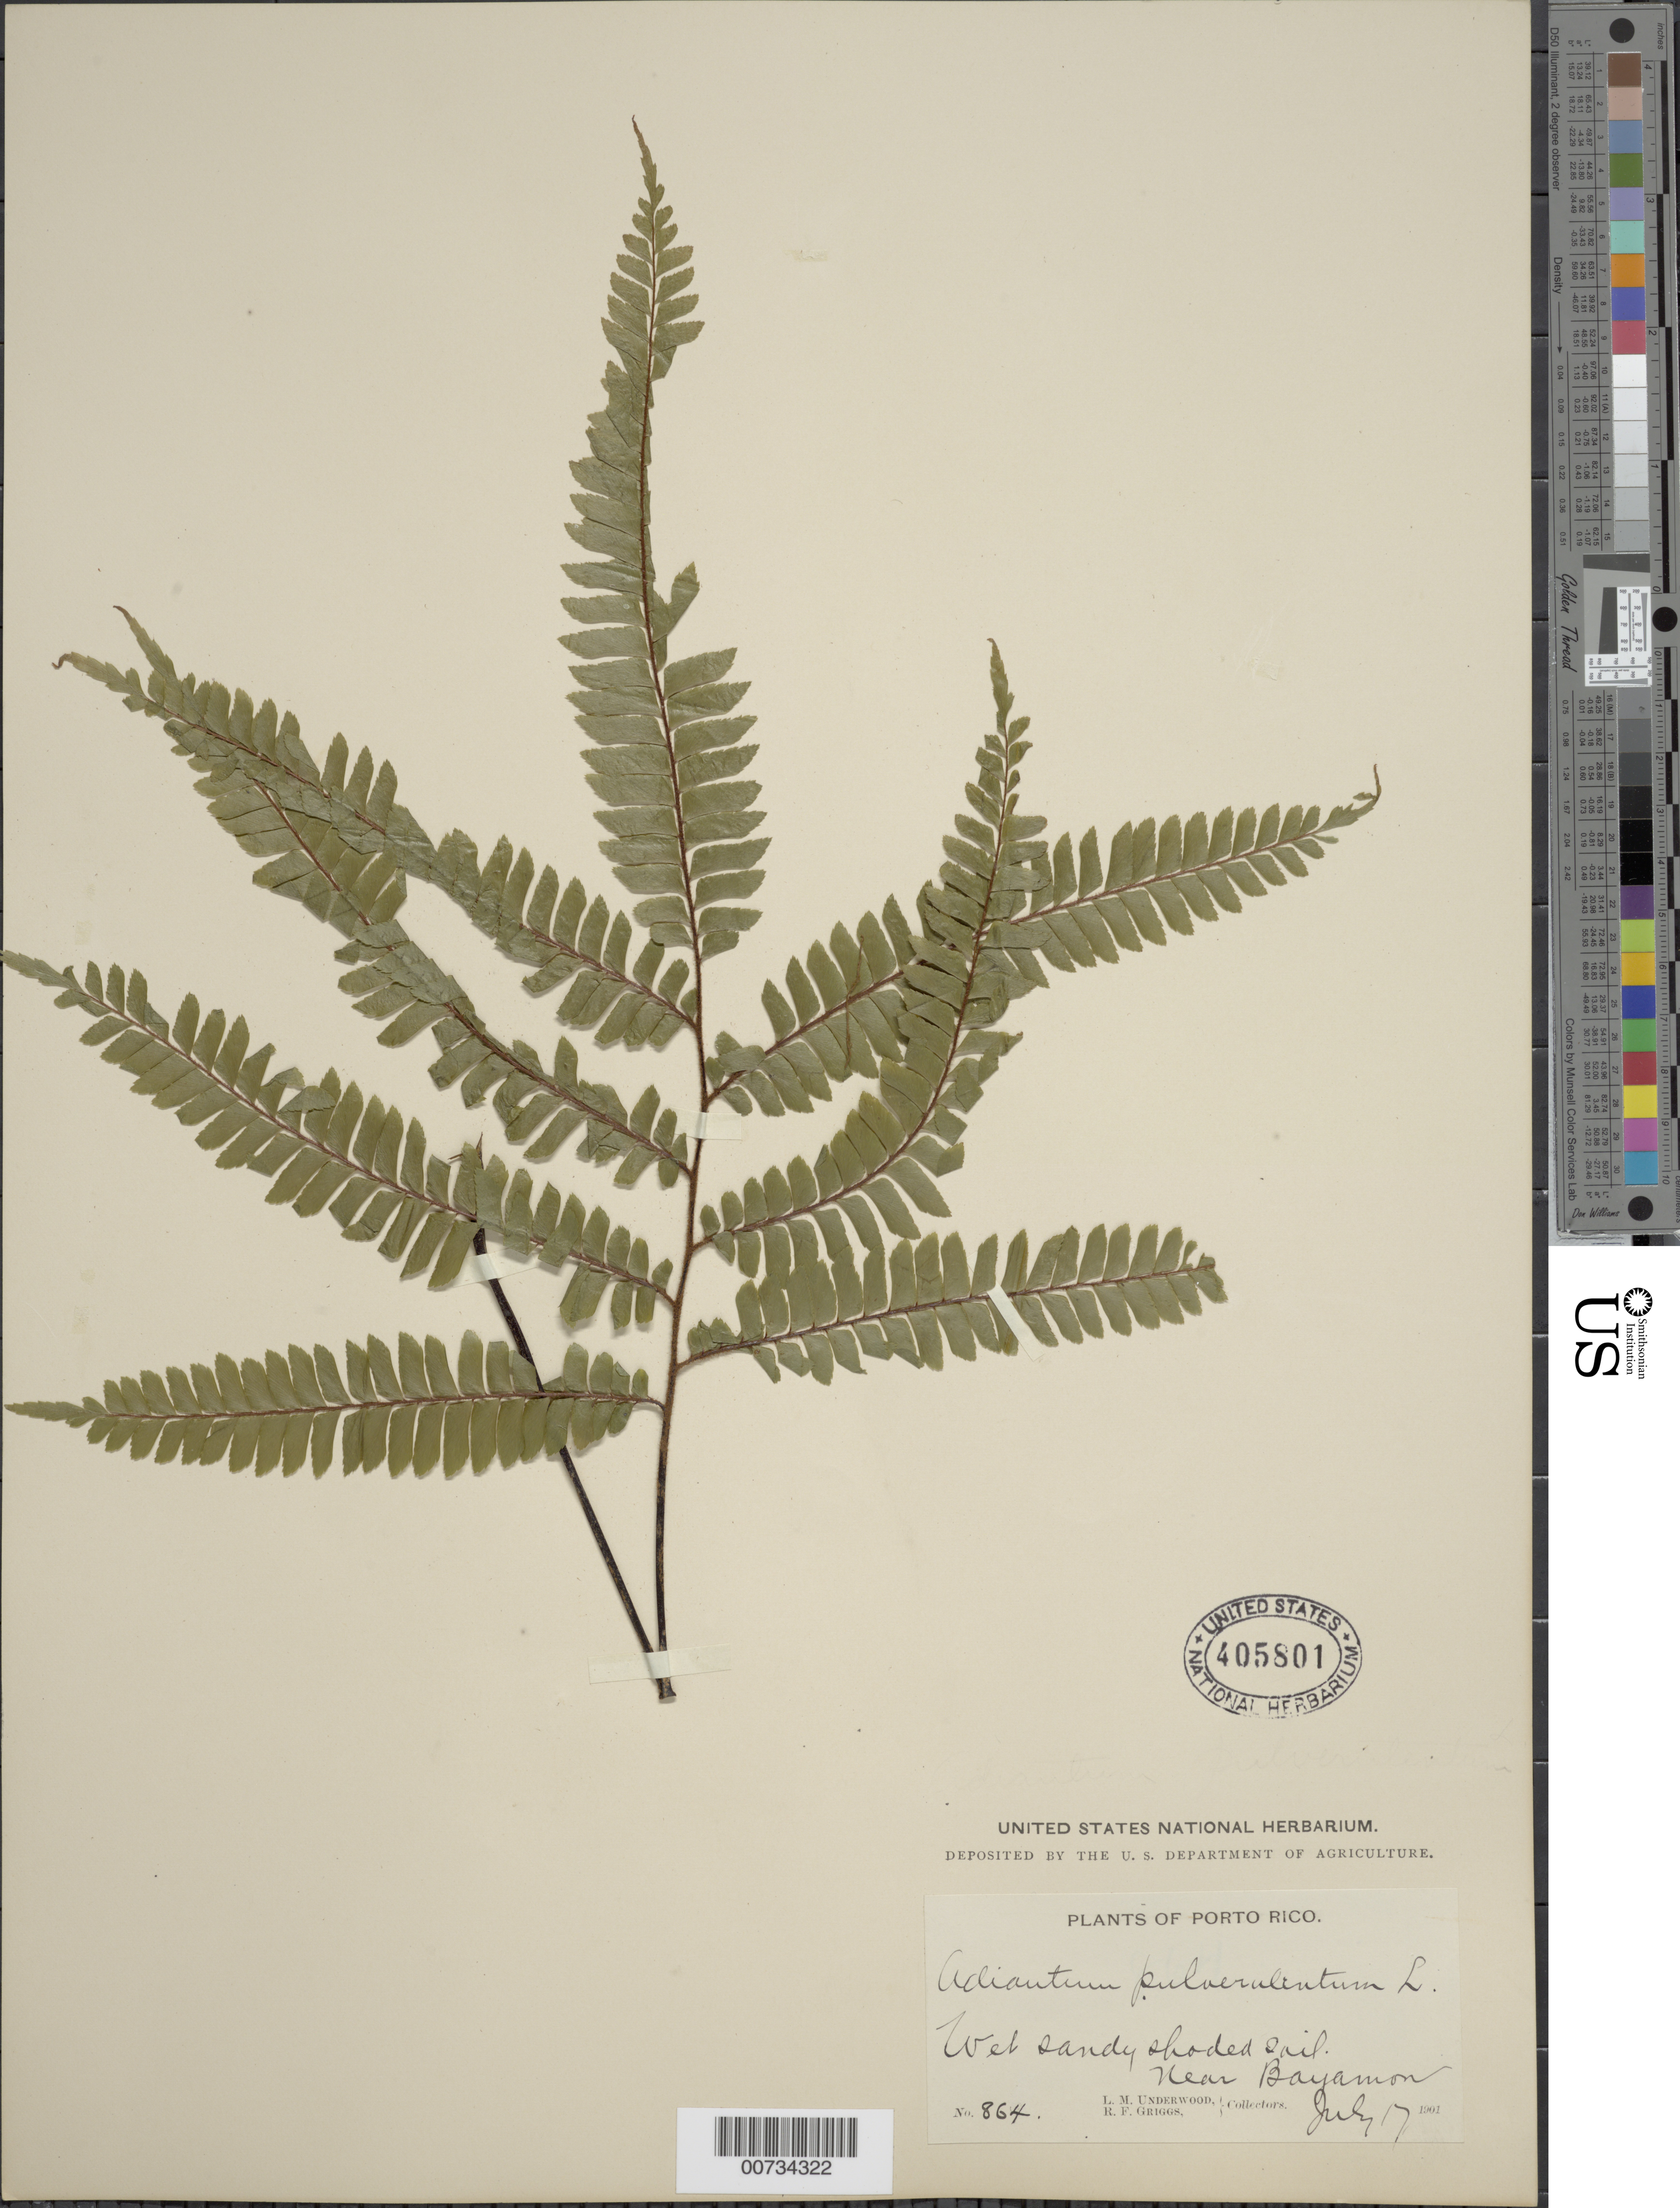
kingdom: Plantae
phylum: Tracheophyta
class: Polypodiopsida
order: Polypodiales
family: Pteridaceae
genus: Adiantum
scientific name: Adiantum pulverulentum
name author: L.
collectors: L. M. Underwood & R. F. Griggs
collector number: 864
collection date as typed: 17 Jul 1901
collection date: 1901-07-17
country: Puerto Rico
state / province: Bayamón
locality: Bayamon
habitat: Wet sandy shaded soil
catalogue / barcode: US 405801